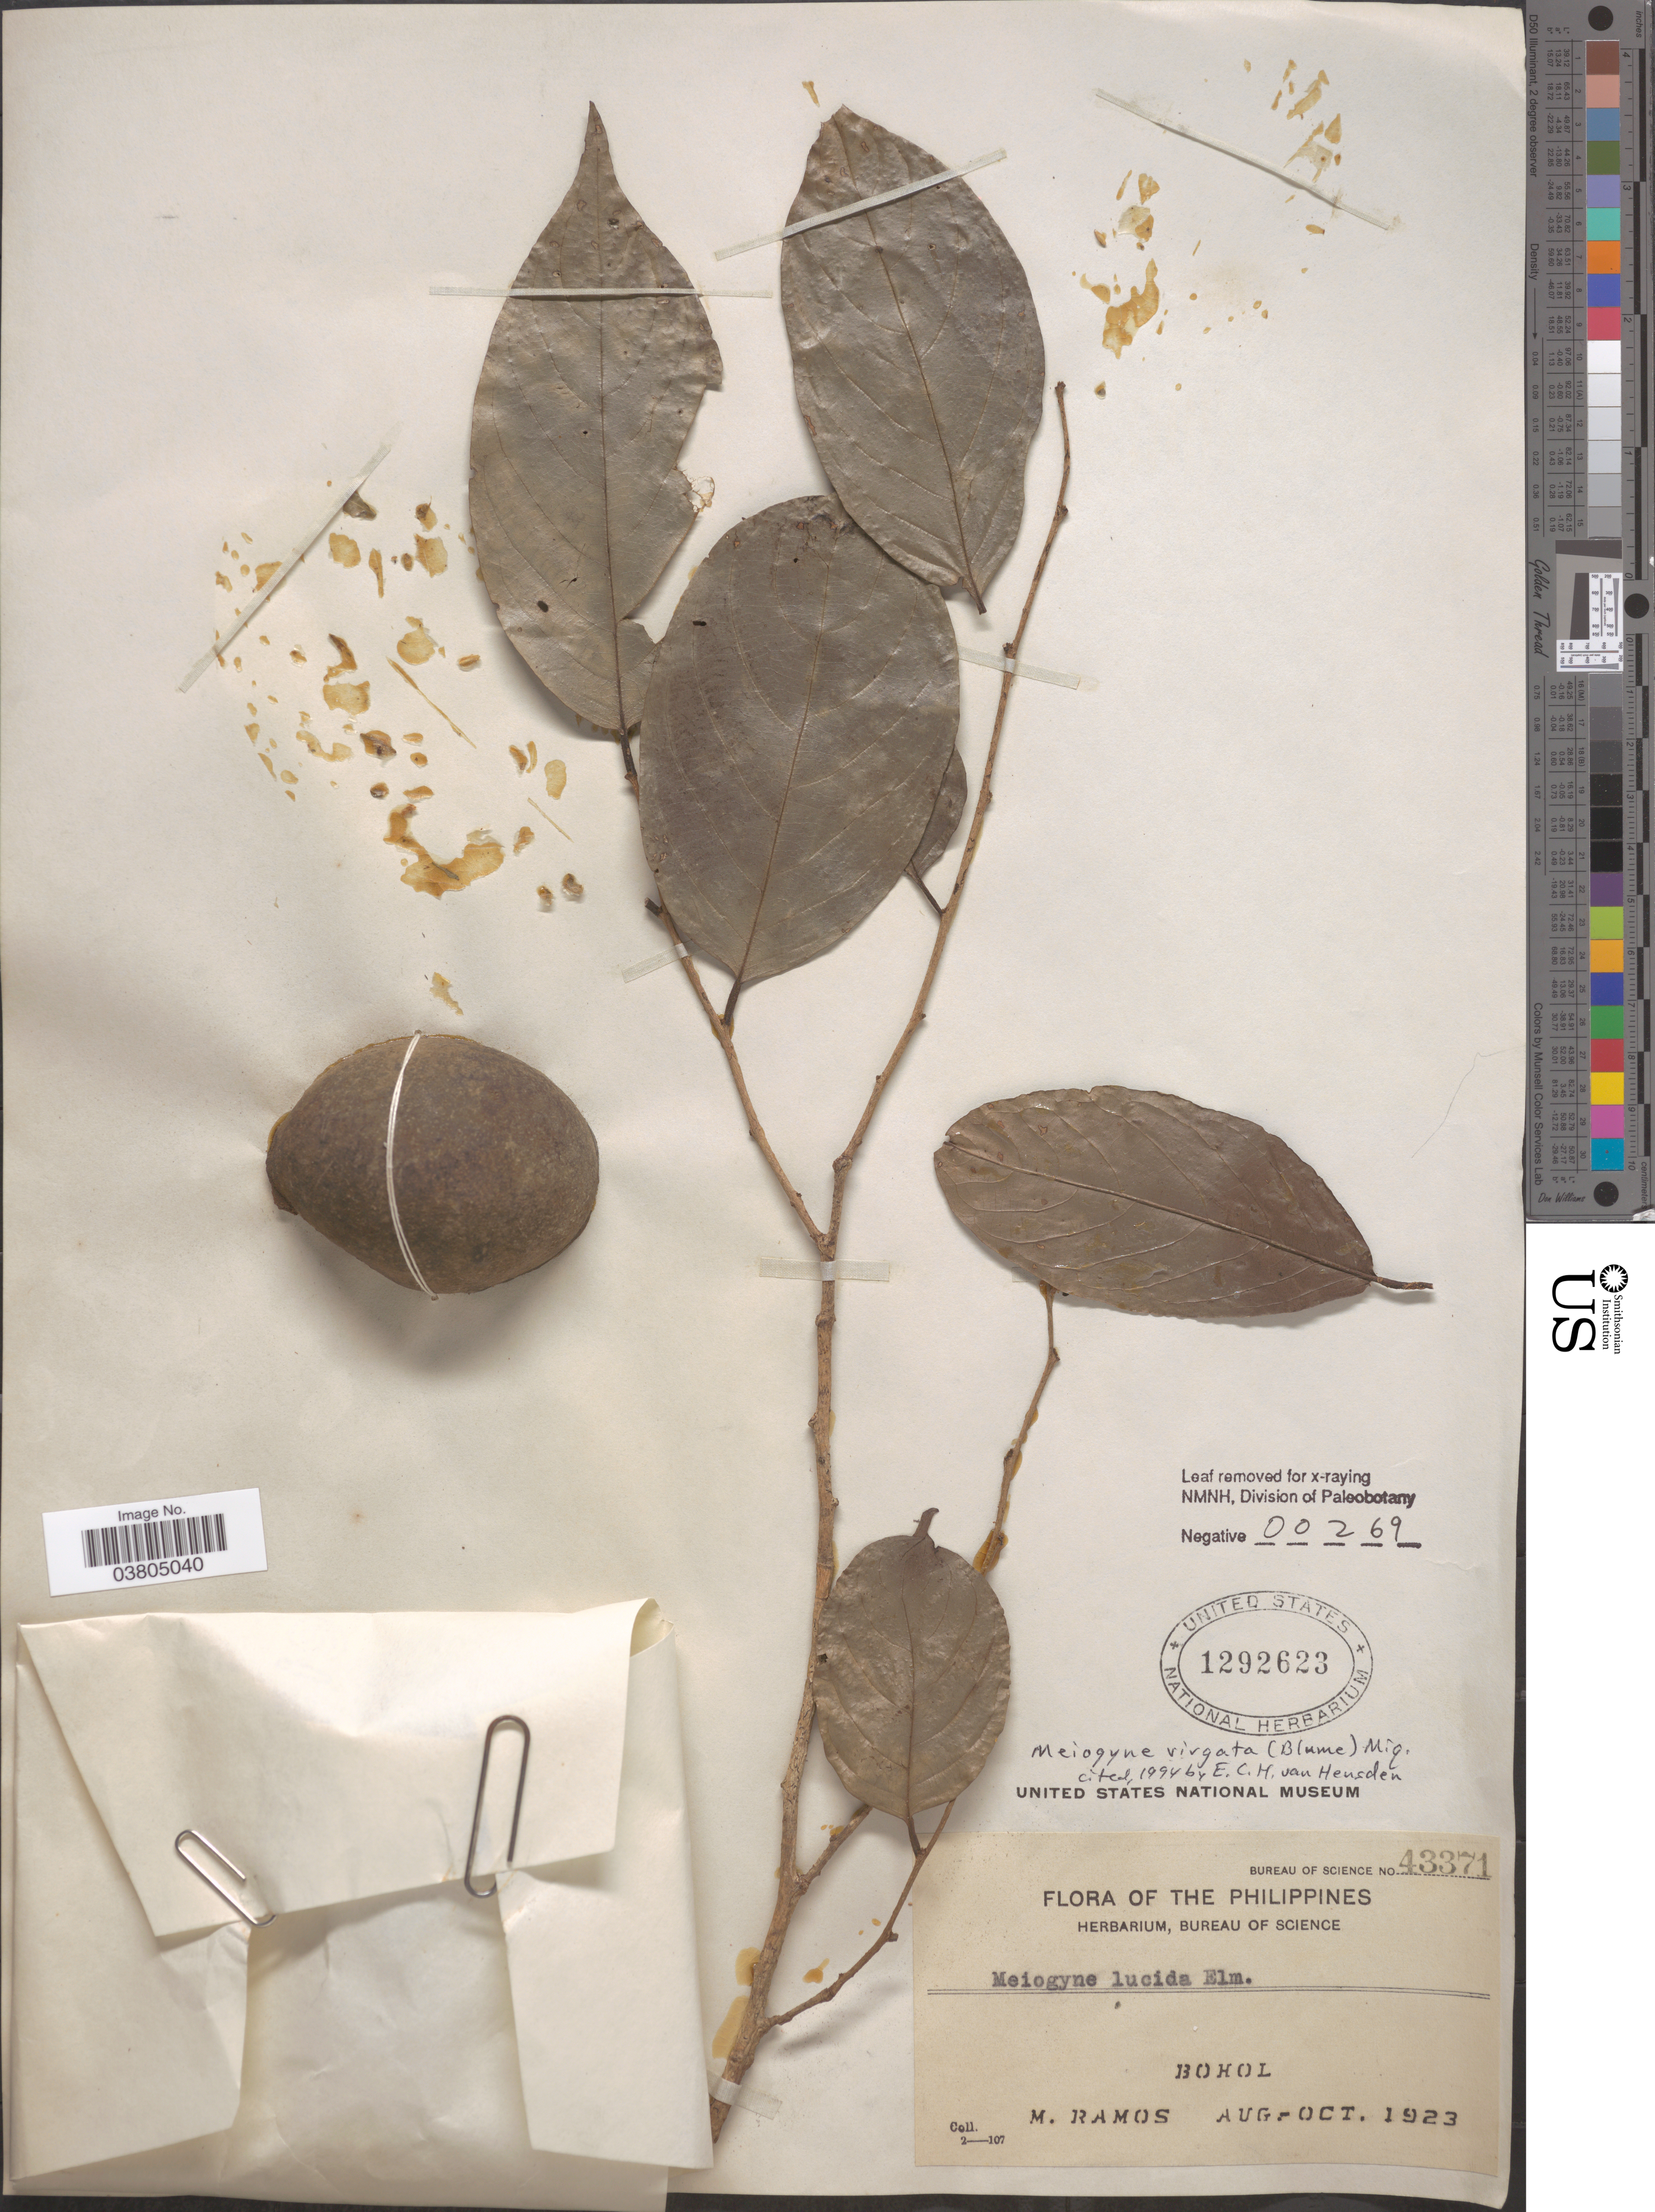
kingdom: Plantae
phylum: Tracheophyta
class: Magnoliopsida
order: Magnoliales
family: Annonaceae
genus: Meiogyne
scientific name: Meiogyne virgata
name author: (Blume) Miq.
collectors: M. Ramos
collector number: Bureau of Science 43371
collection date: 1923-08/1923-10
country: Philippines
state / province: Central Visayas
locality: Bohol.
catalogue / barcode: US 1292623